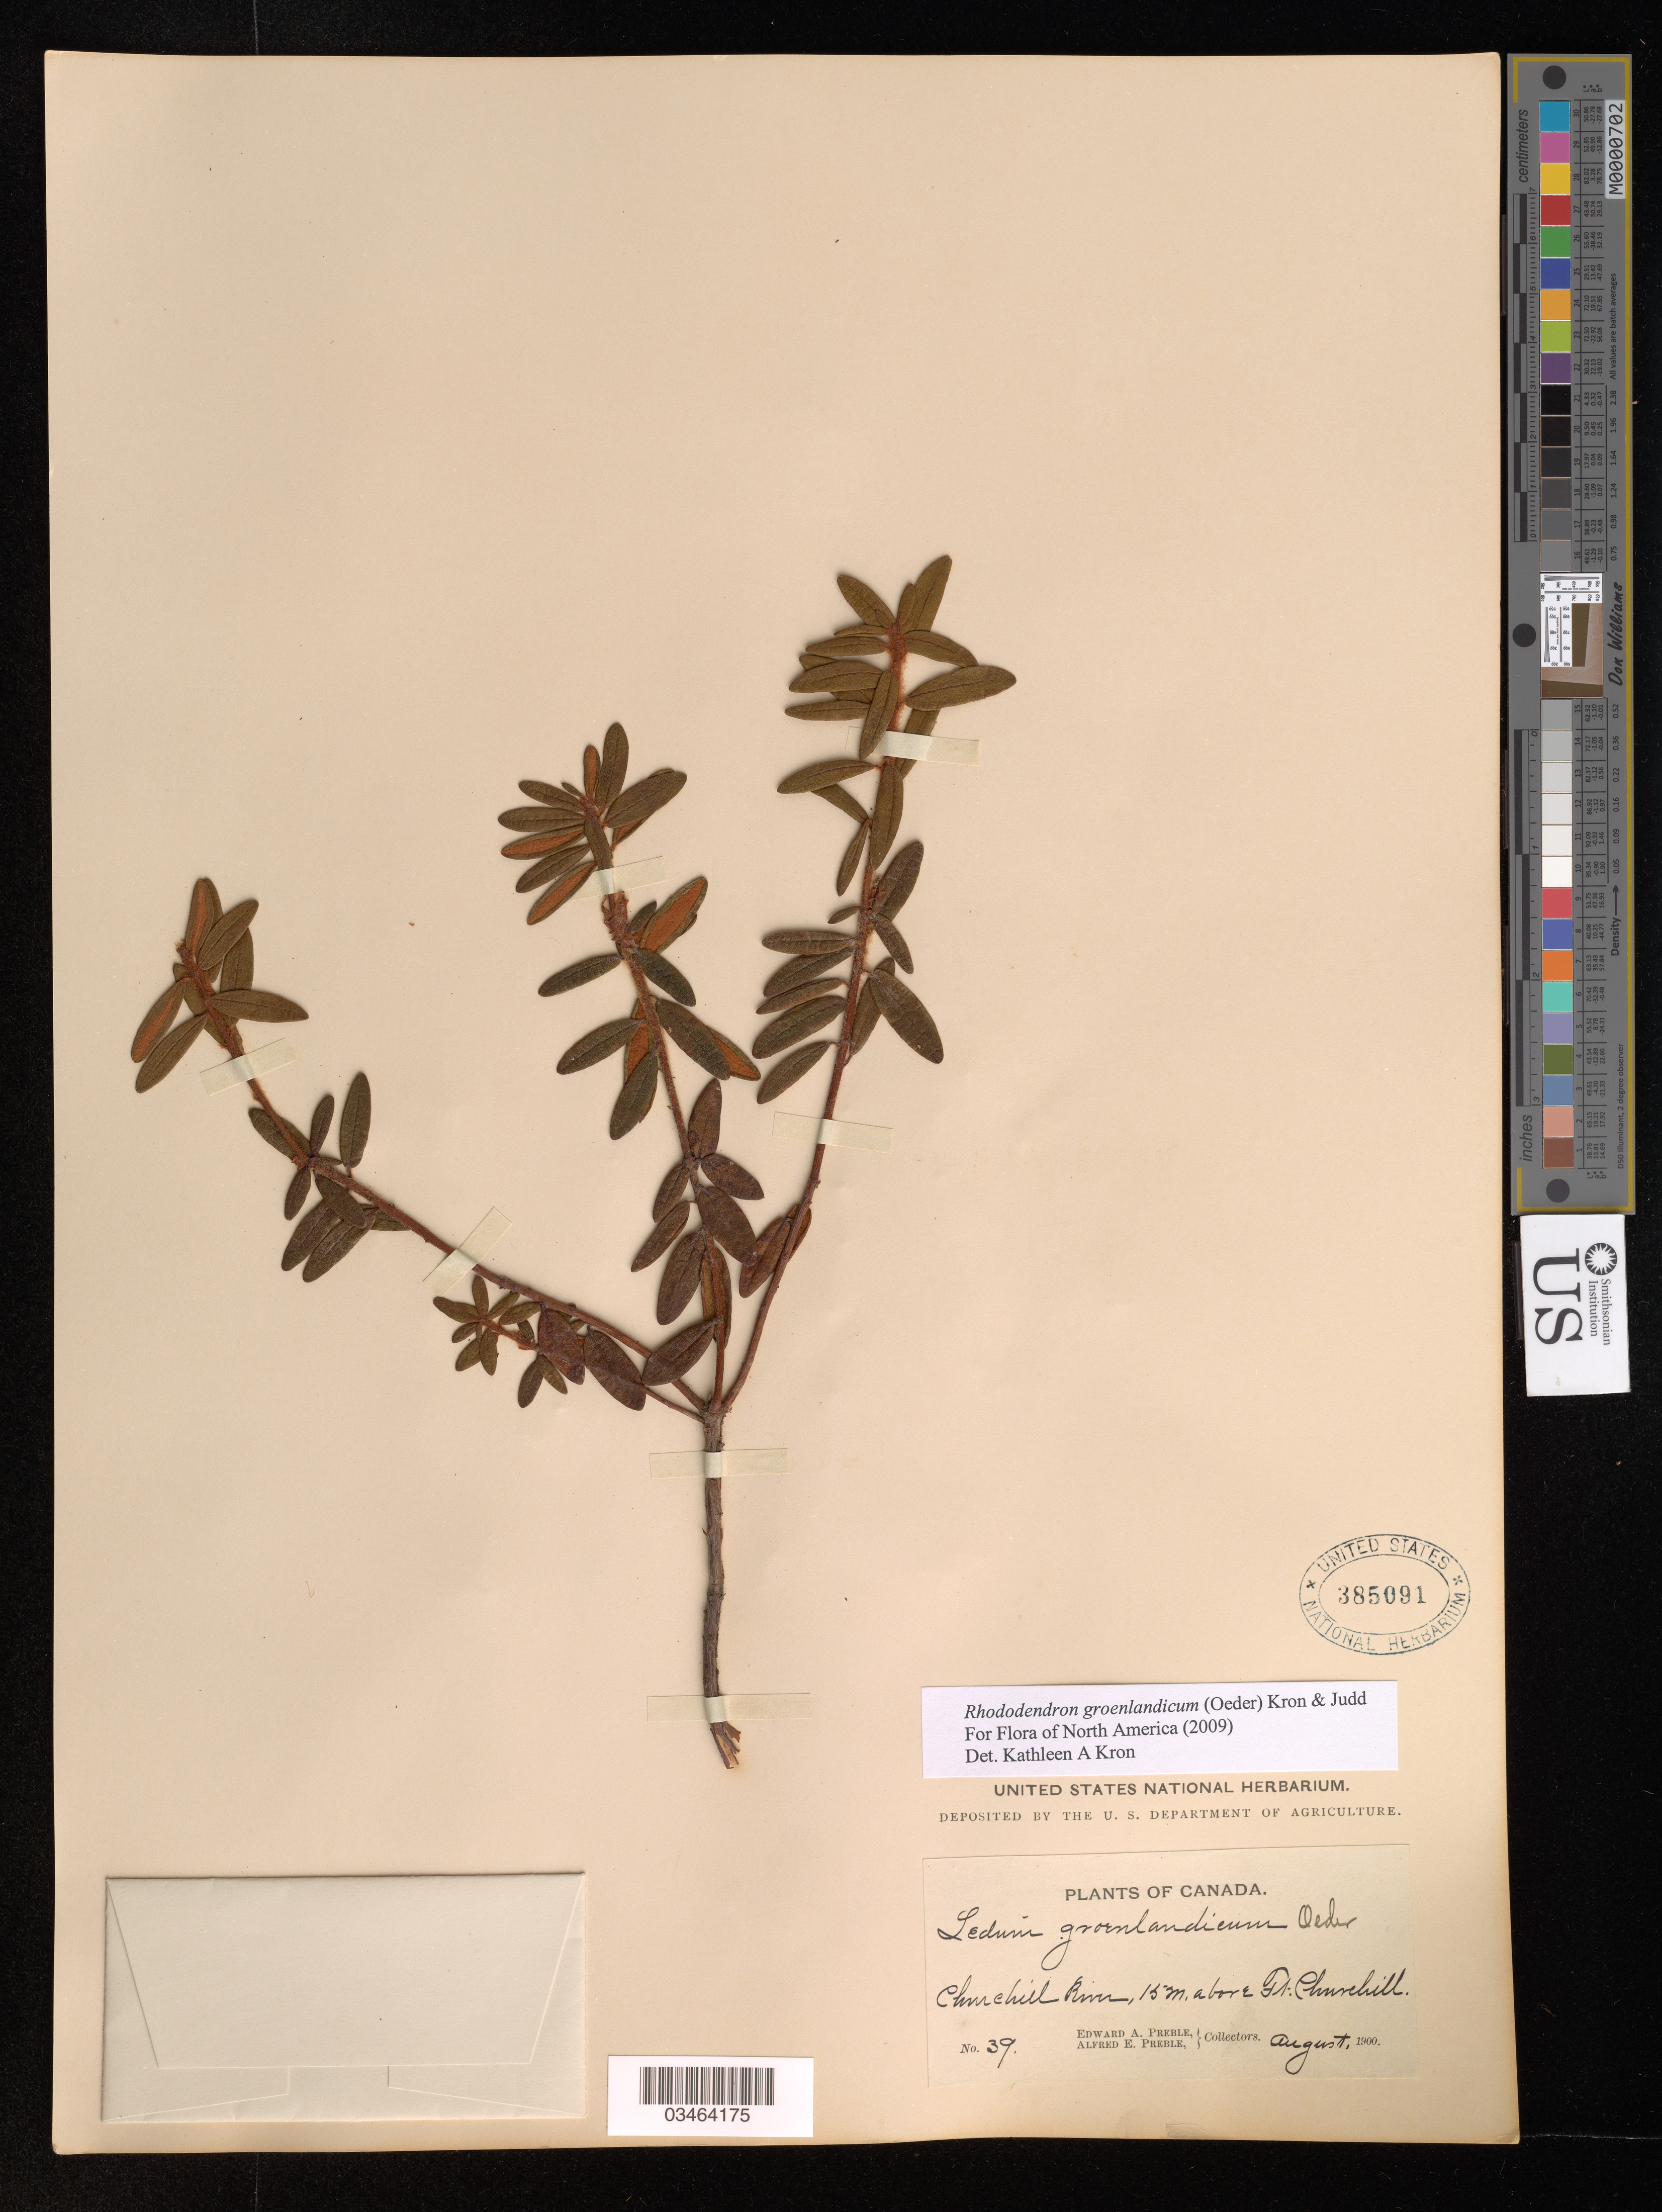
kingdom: Plantae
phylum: Tracheophyta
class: Magnoliopsida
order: Ericales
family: Ericaceae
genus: Rhododendron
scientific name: Rhododendron groenlandicum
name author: (Oeder) Kron & Judd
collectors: E. Preble & A. Preble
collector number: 39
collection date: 1900-08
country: Canada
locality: Churchill Rm, 15 m. above Ft. Churchill.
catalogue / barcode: US 385091